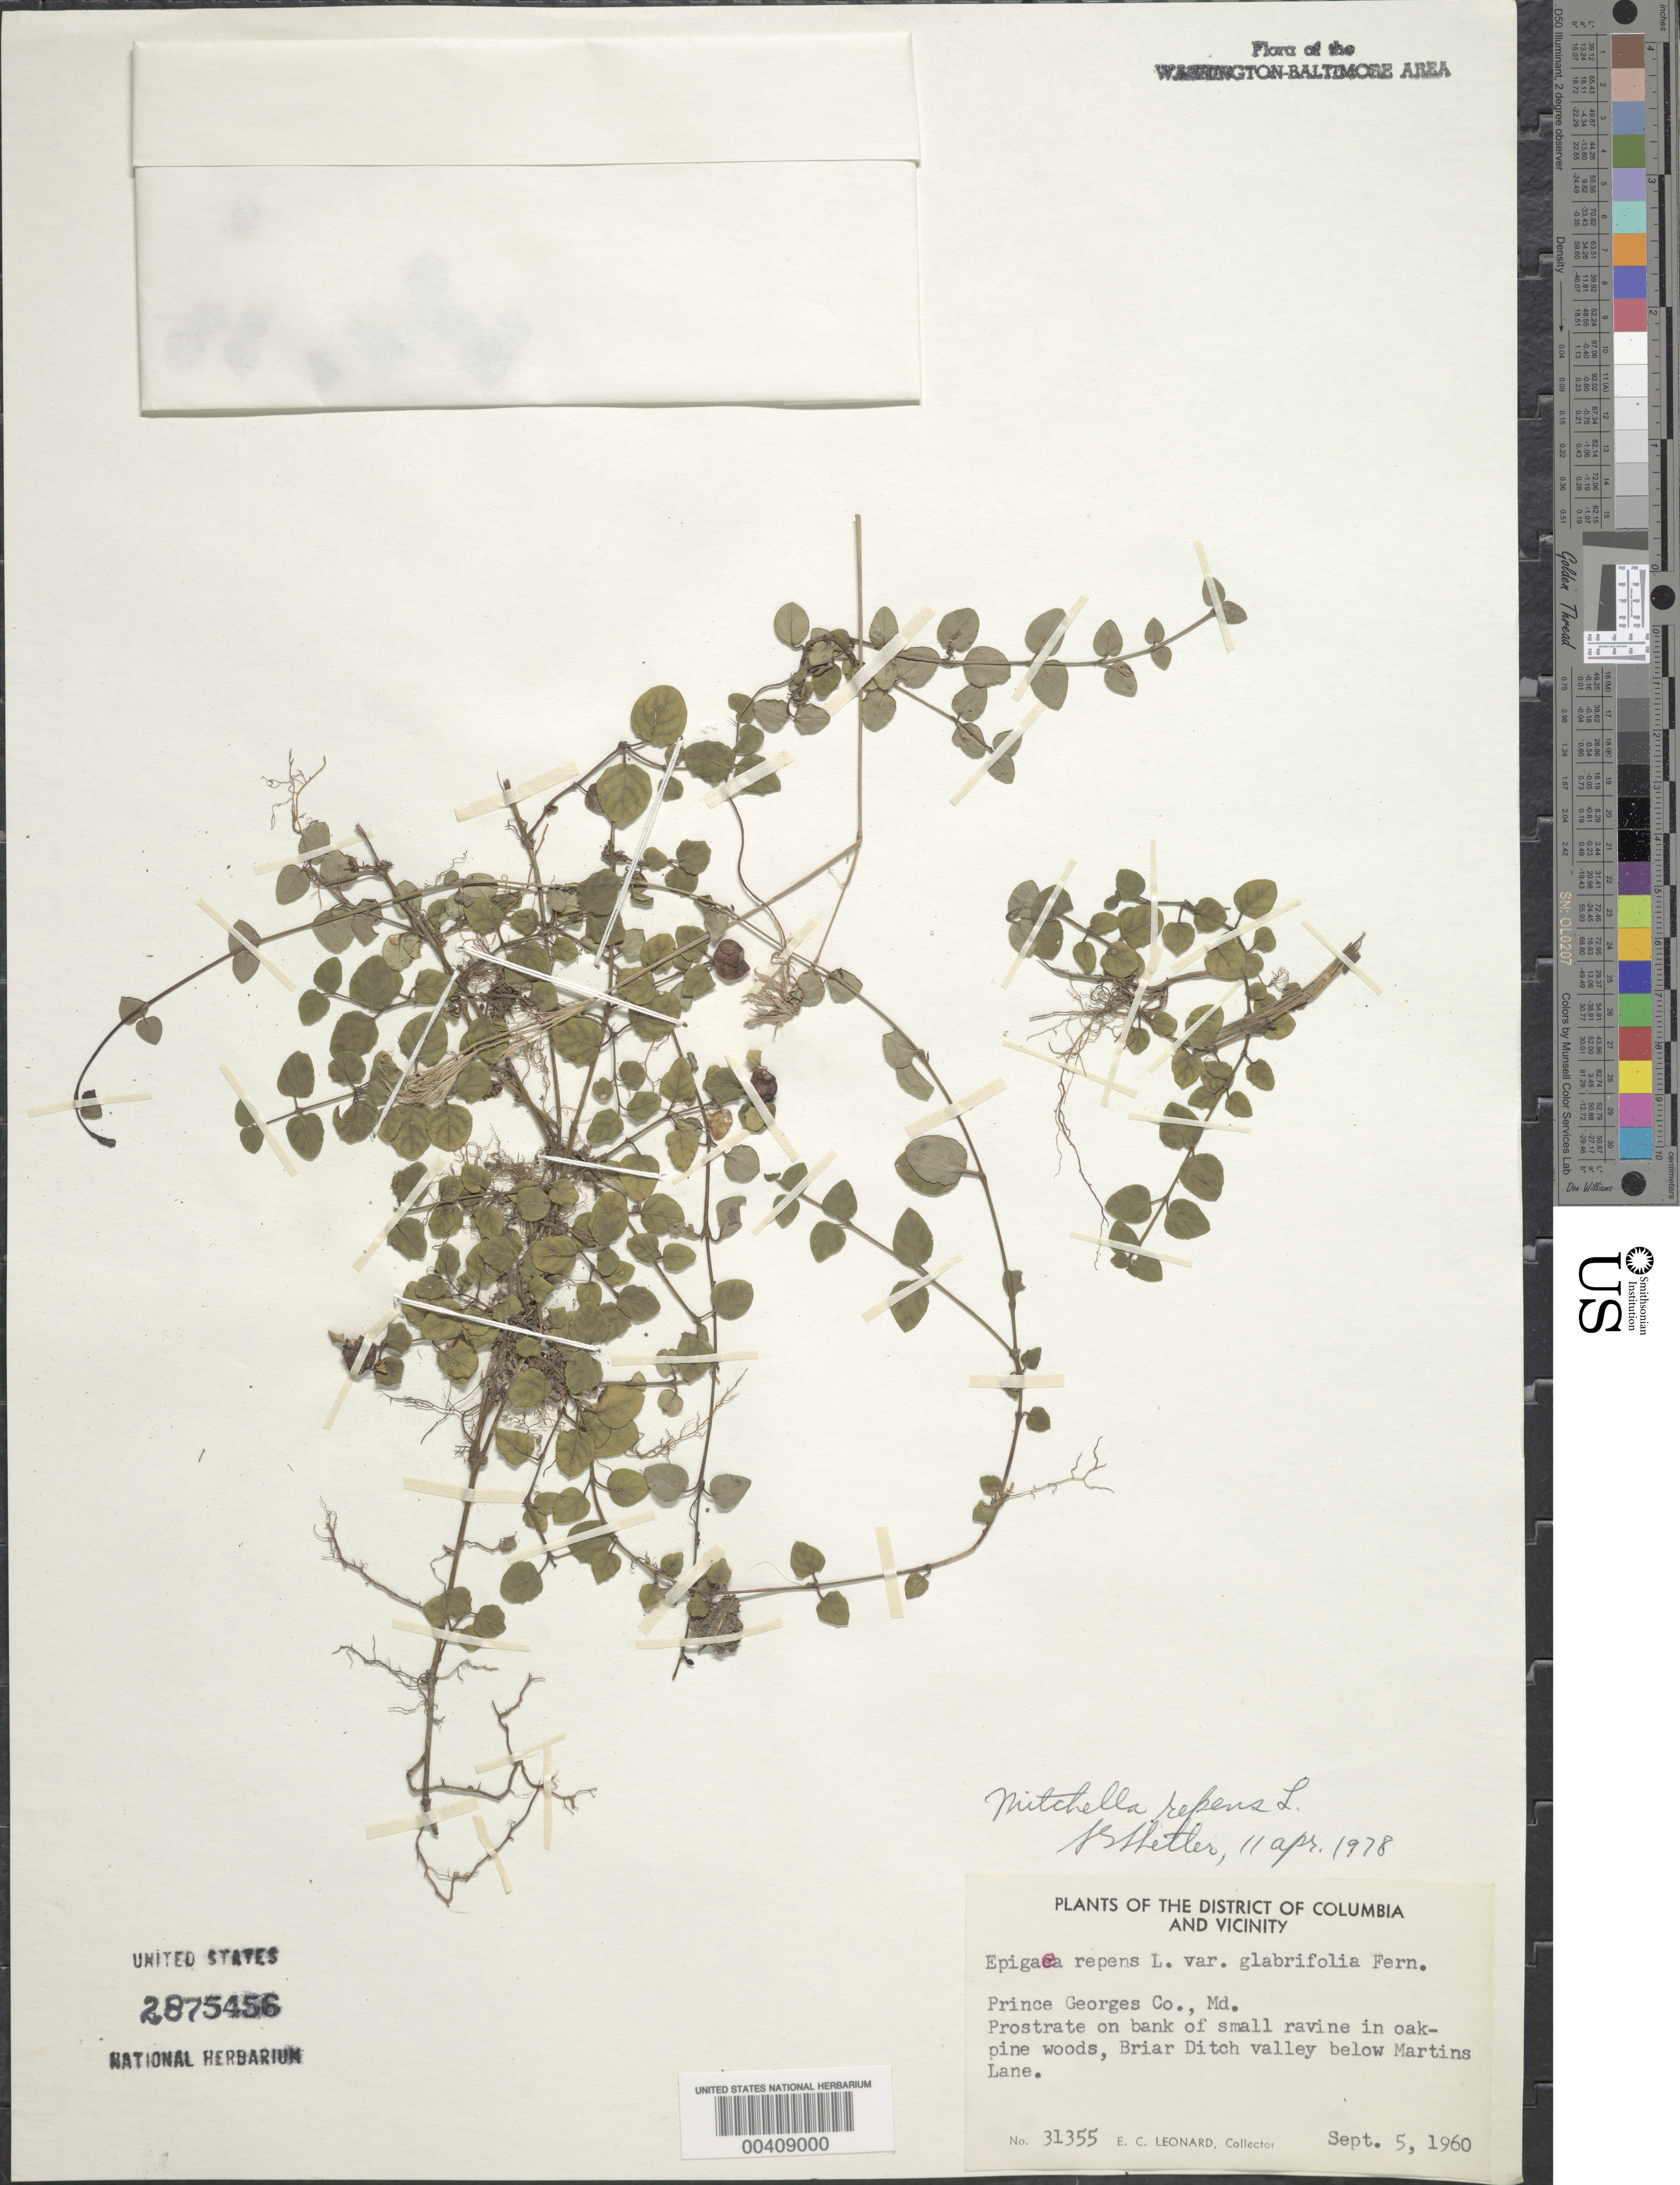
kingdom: Plantae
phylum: Tracheophyta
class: Magnoliopsida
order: Gentianales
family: Rubiaceae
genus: Mitchella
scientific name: Mitchella repens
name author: L.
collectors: E. C. Leonard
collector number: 31355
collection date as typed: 05 Sep 1960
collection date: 1960-09-05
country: United States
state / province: Maryland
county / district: Prince George's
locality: Briar Ditch Valley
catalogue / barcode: US 2875456